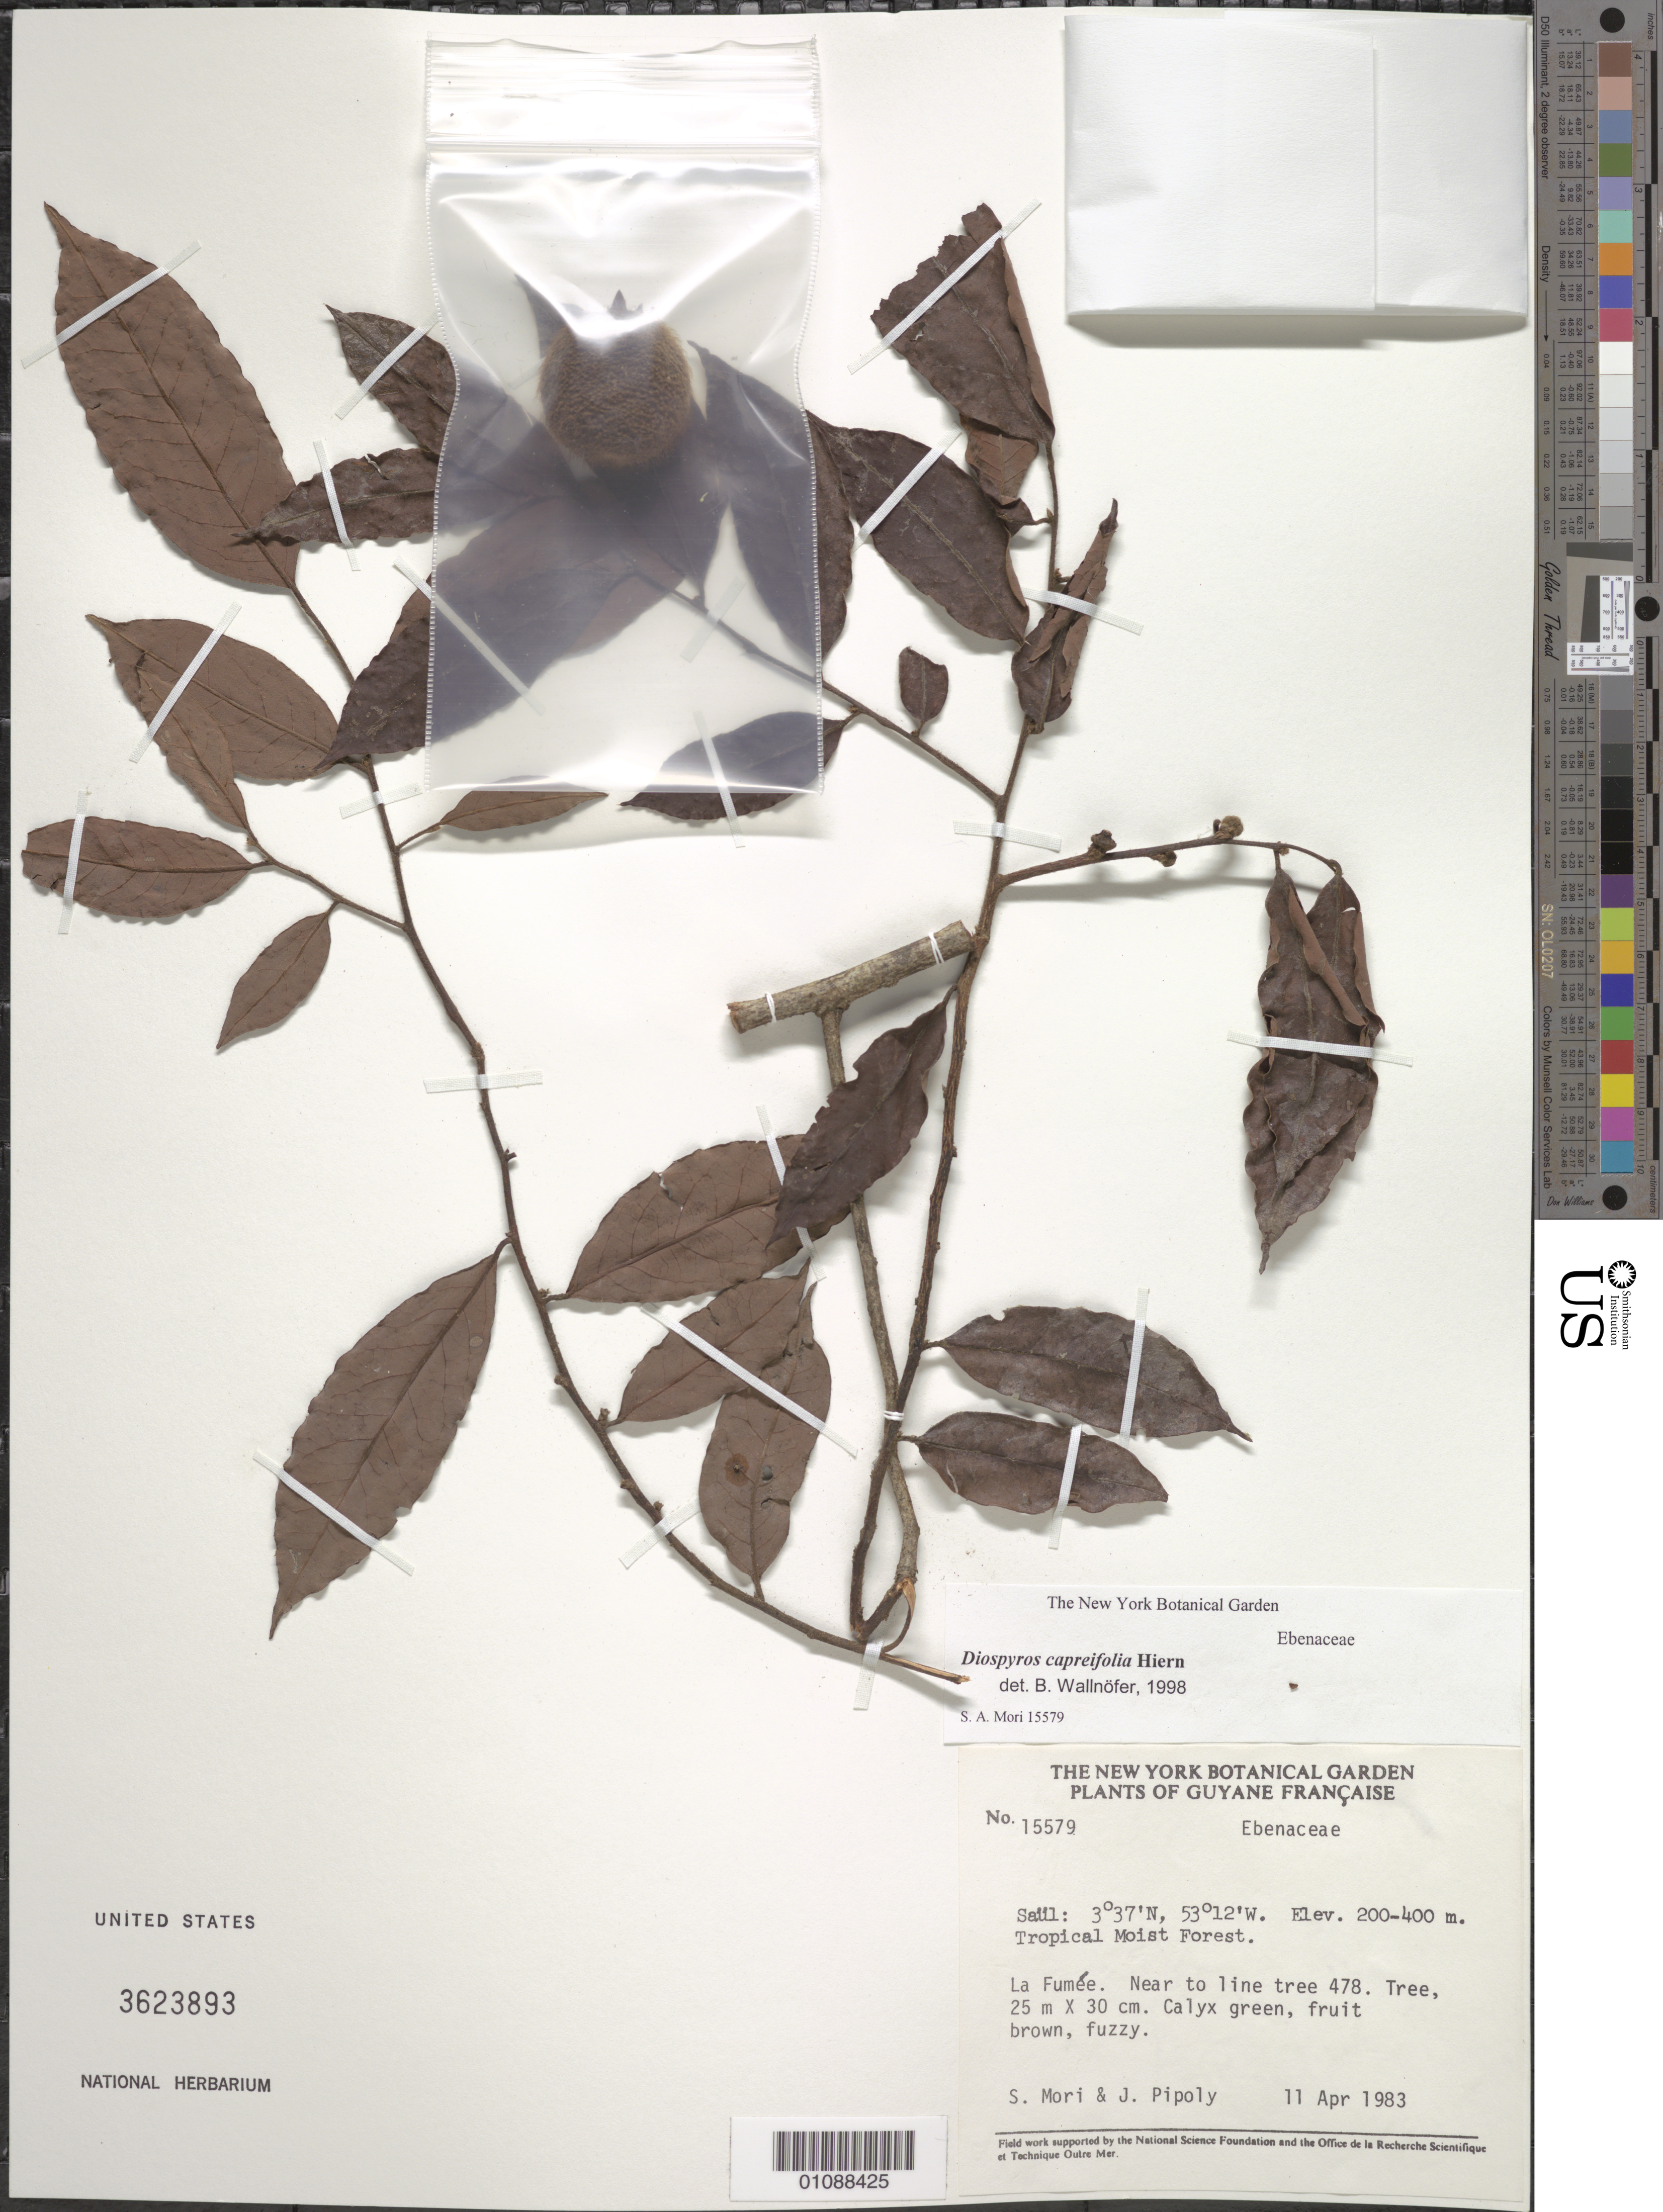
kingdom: Plantae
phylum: Tracheophyta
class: Magnoliopsida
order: Ericales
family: Ebenaceae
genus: Diospyros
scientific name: Diospyros capreifolia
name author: Mart. ex Hiern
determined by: Wallnöfer, B.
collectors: S. Mori & J. J. Pipoly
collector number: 15579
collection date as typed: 11-Apr-83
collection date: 1983-04-11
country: French Guiana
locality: Saül, La Fumée, near to line 478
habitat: Tropical moist forest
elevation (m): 200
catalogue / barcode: US 3623893